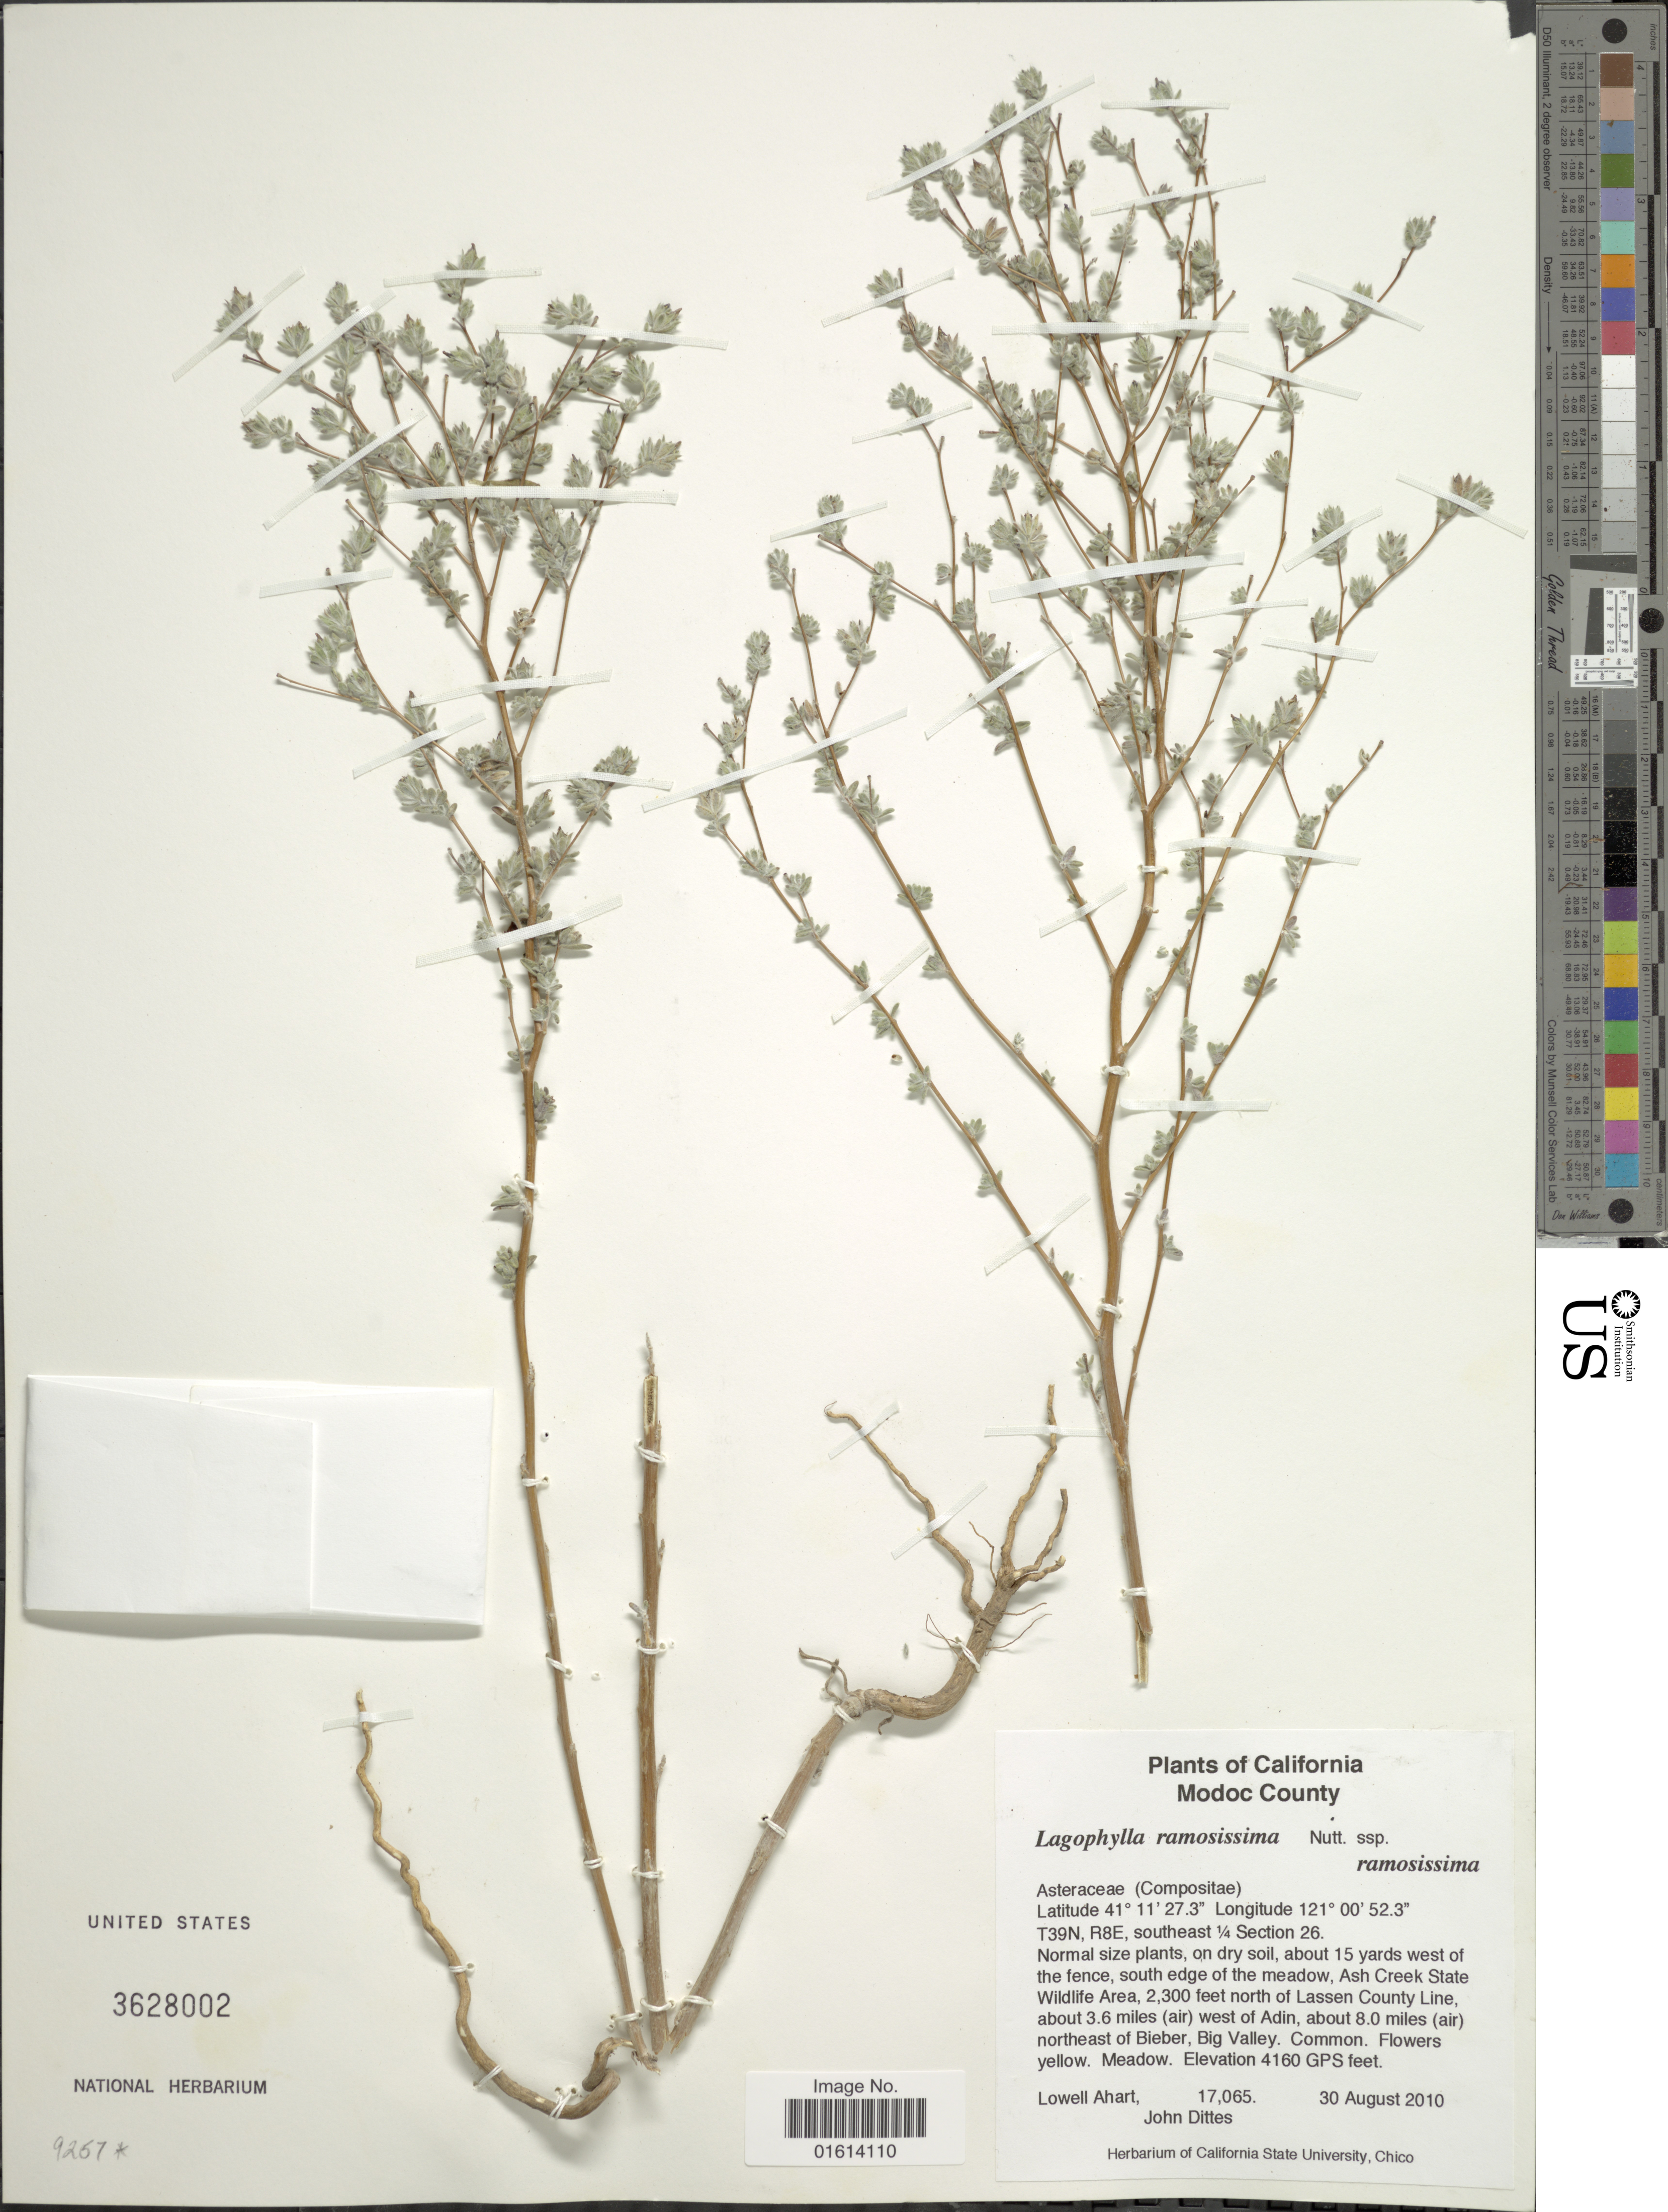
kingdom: Plantae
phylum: Tracheophyta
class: Magnoliopsida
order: Asterales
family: Asteraceae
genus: Lagophylla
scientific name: Lagophylla ramosissima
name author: Nutt.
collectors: L. Ahart & J. Dittes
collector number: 17065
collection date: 2010-08-30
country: United States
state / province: California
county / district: Modoc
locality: Modoc County, T39N, R8E, southeast 1/4 Section 26, Ash Creek State Wildlife Area, north of Lassen County Line, about 3.6 miles (air) west of Adin, about 8.0 miles (air) northeast of Bieber, Big Valley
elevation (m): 701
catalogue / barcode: US 3628002